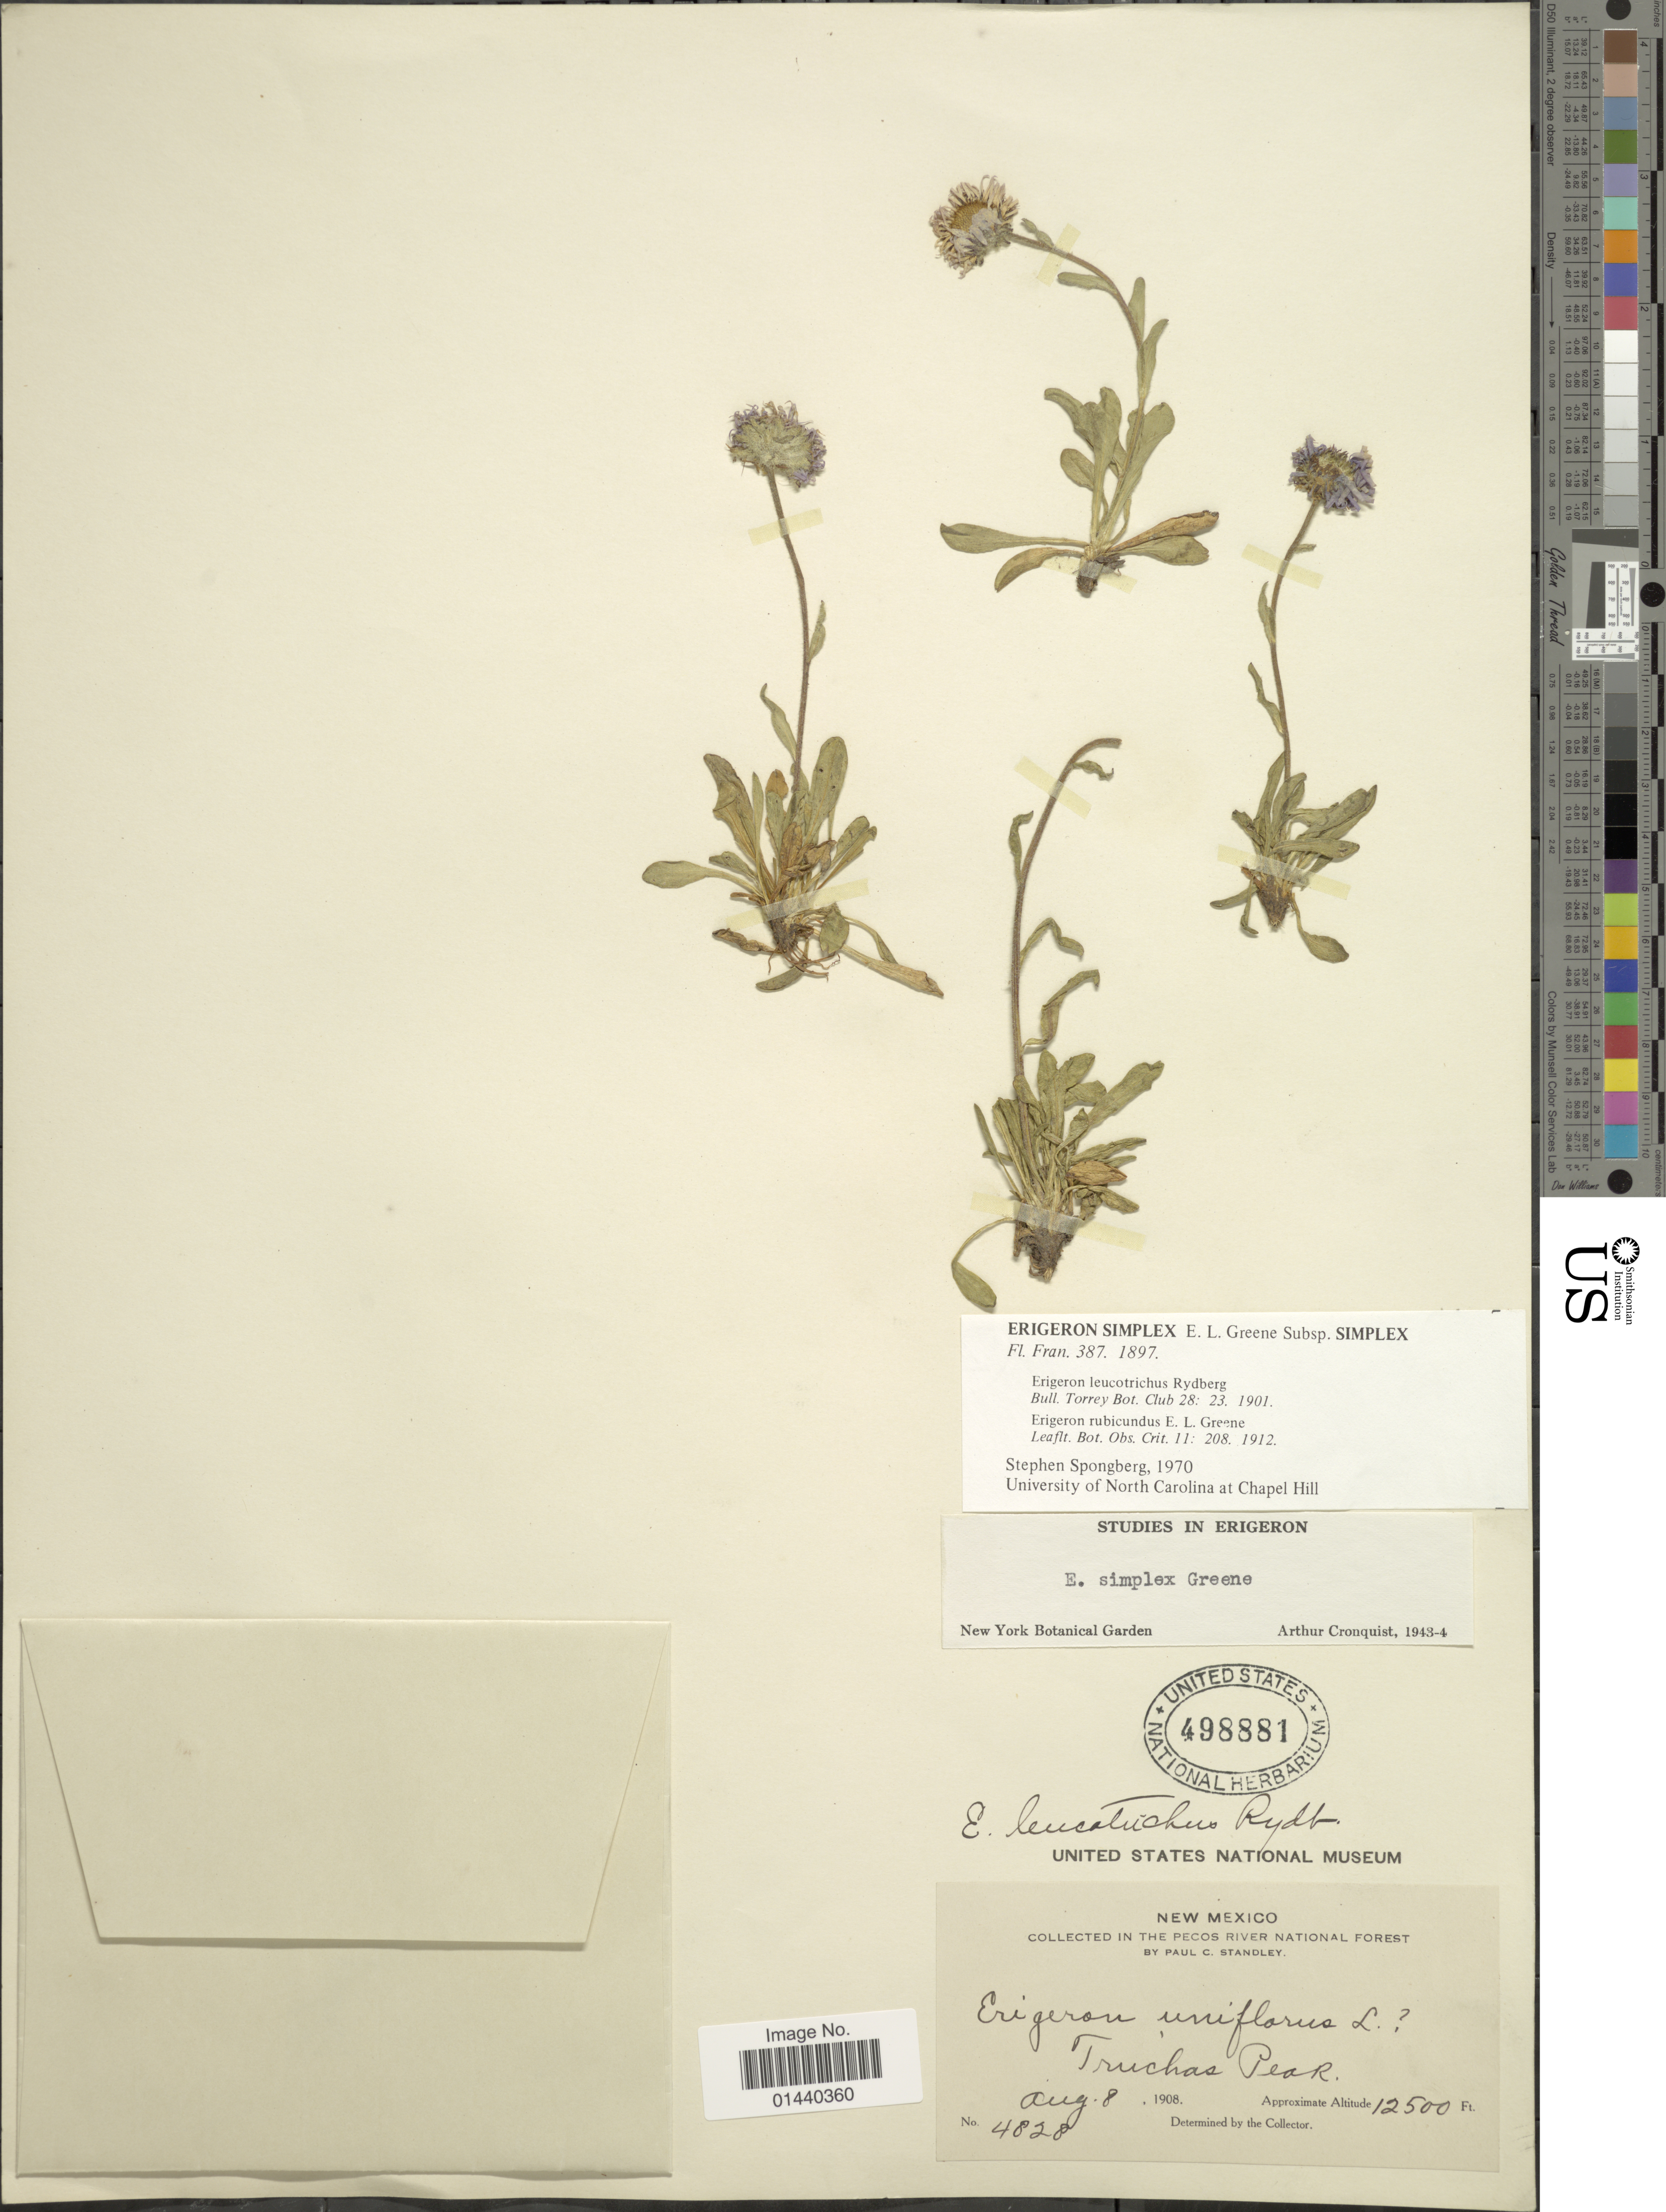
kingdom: Plantae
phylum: Tracheophyta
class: Magnoliopsida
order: Asterales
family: Asteraceae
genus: Erigeron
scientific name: Erigeron simplex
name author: Greene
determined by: Cronquist, A. J.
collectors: P. C. Standley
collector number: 4828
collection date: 1908-08-08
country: United States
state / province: New Mexico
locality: In the Pecos River National Forest. Truchas Peak.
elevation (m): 3810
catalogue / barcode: US 498881